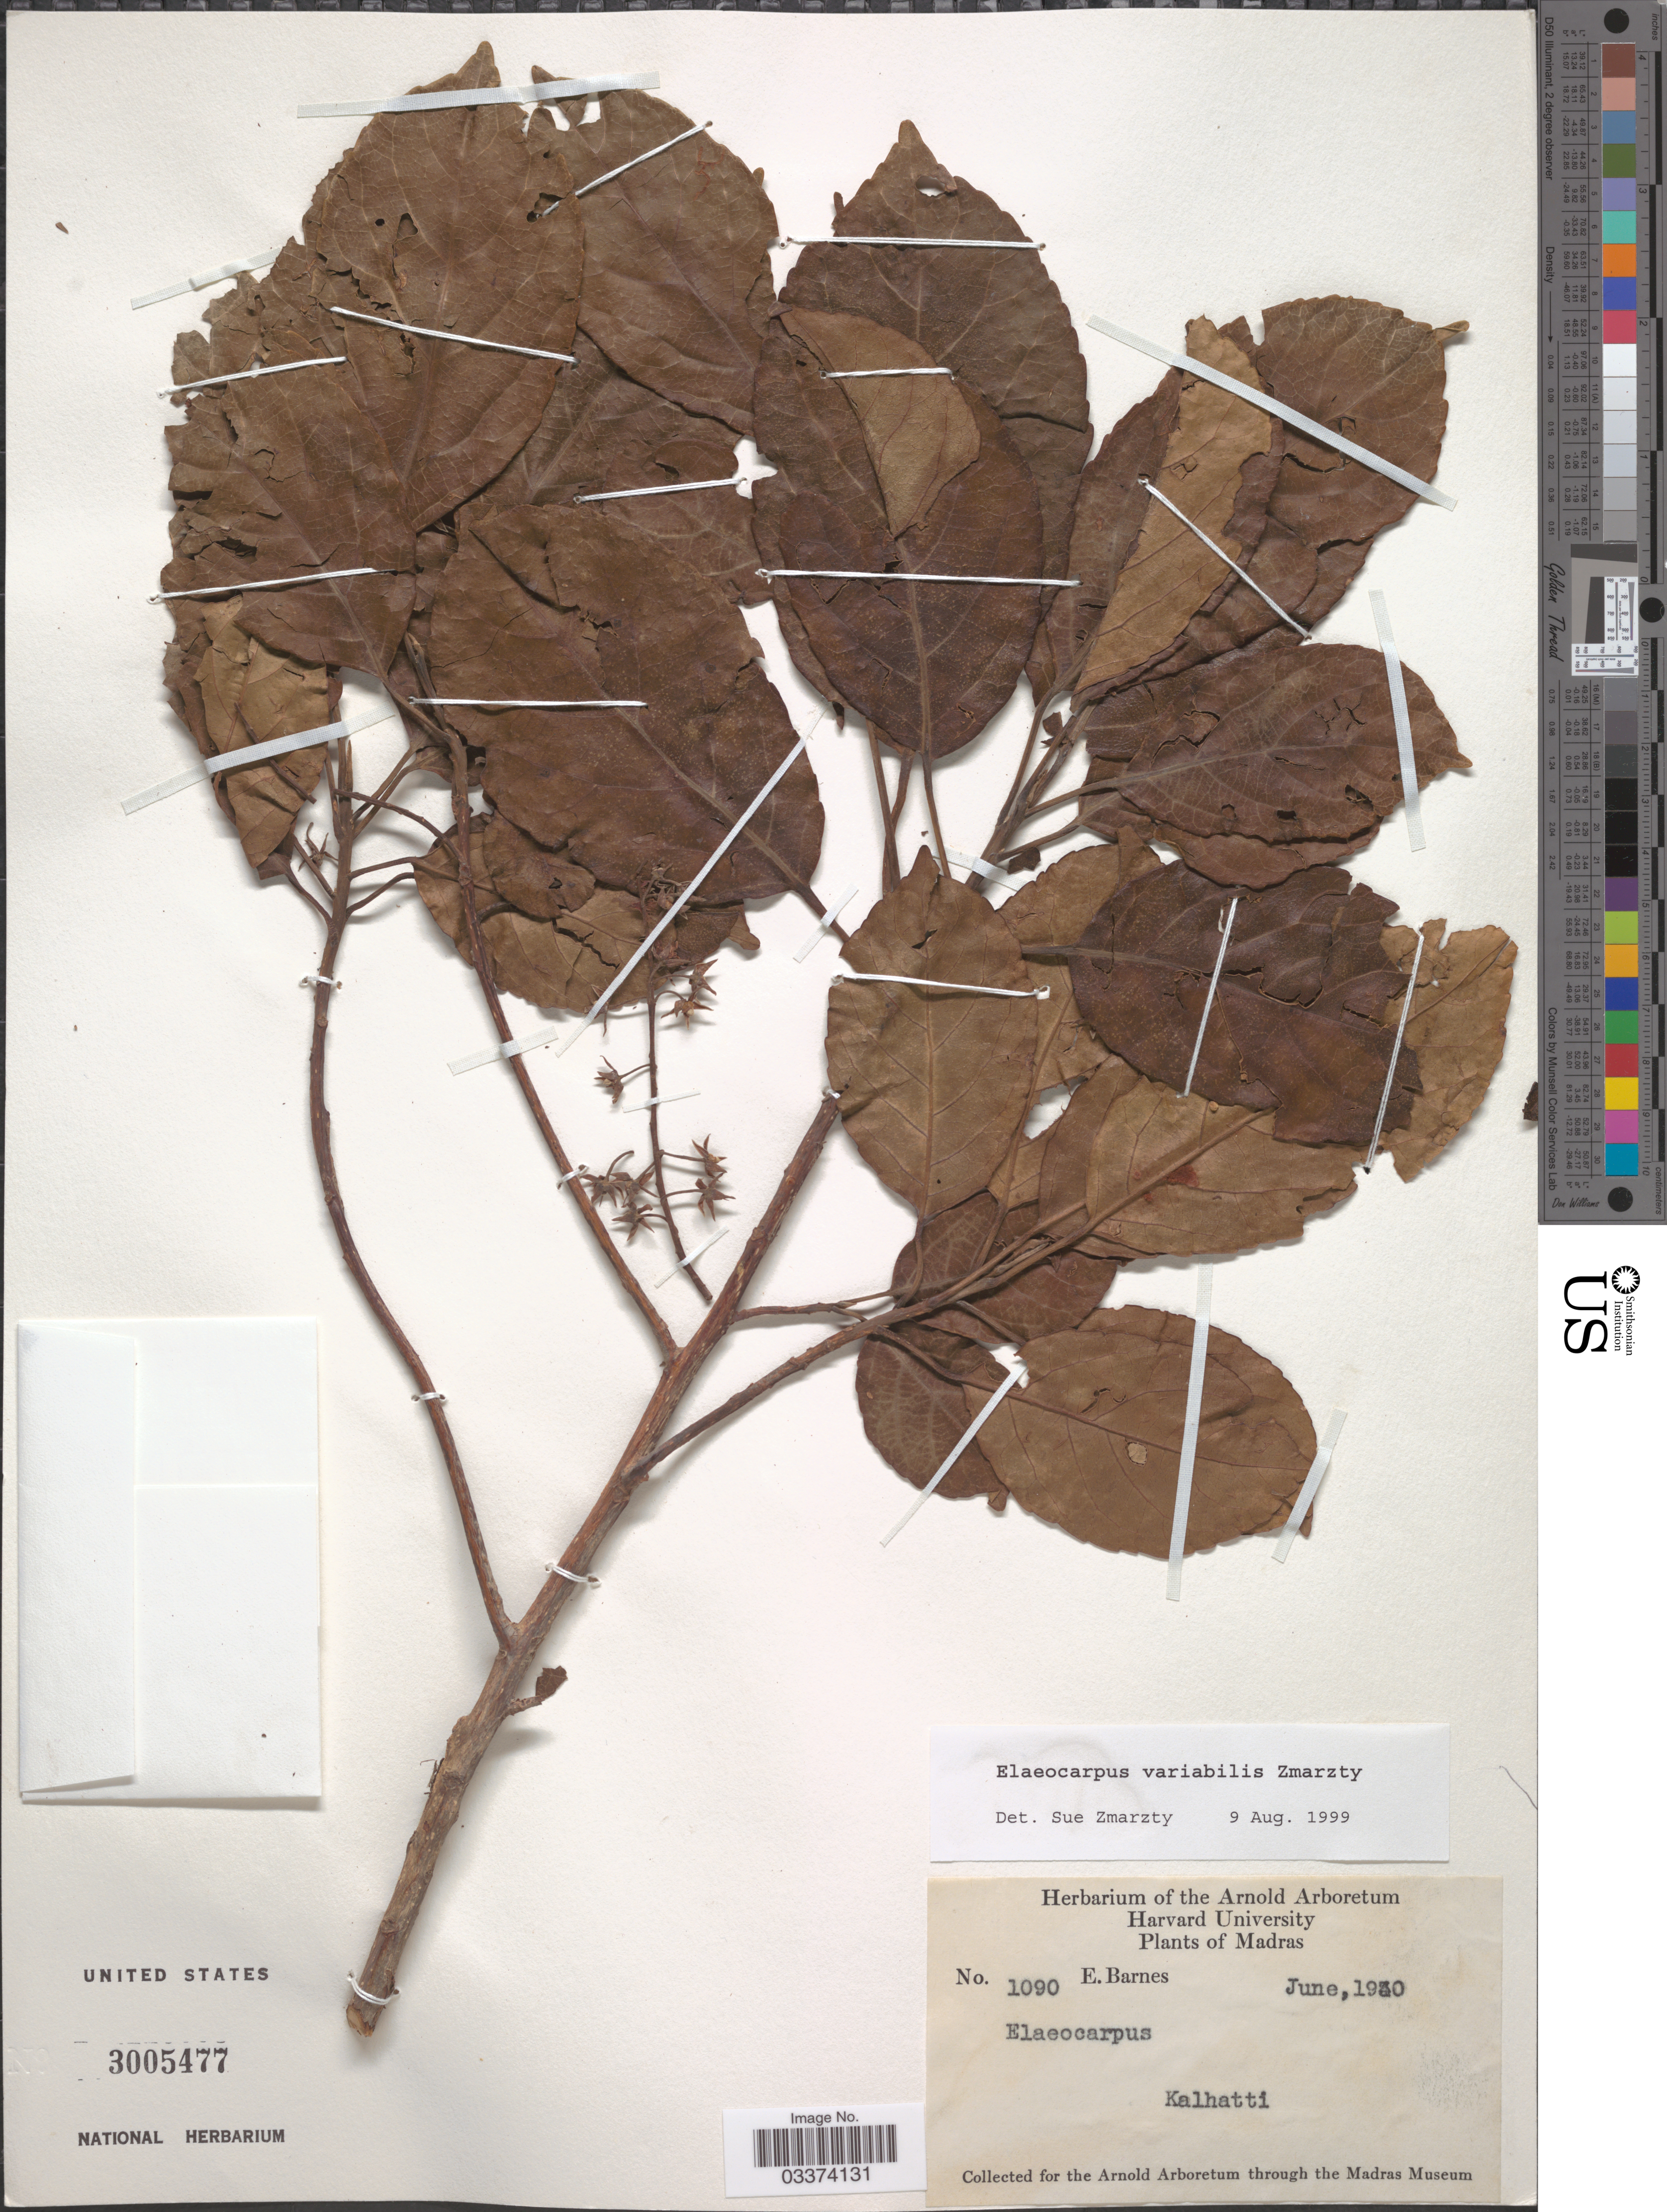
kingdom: Plantae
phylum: Tracheophyta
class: Magnoliopsida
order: Oxalidales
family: Elaeocarpaceae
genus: Elaeocarpus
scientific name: Elaeocarpus variabilis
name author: Zmarzty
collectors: E. Barnes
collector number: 1090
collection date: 1930-06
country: India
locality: Madras. Kalhatti.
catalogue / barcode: US 3005477